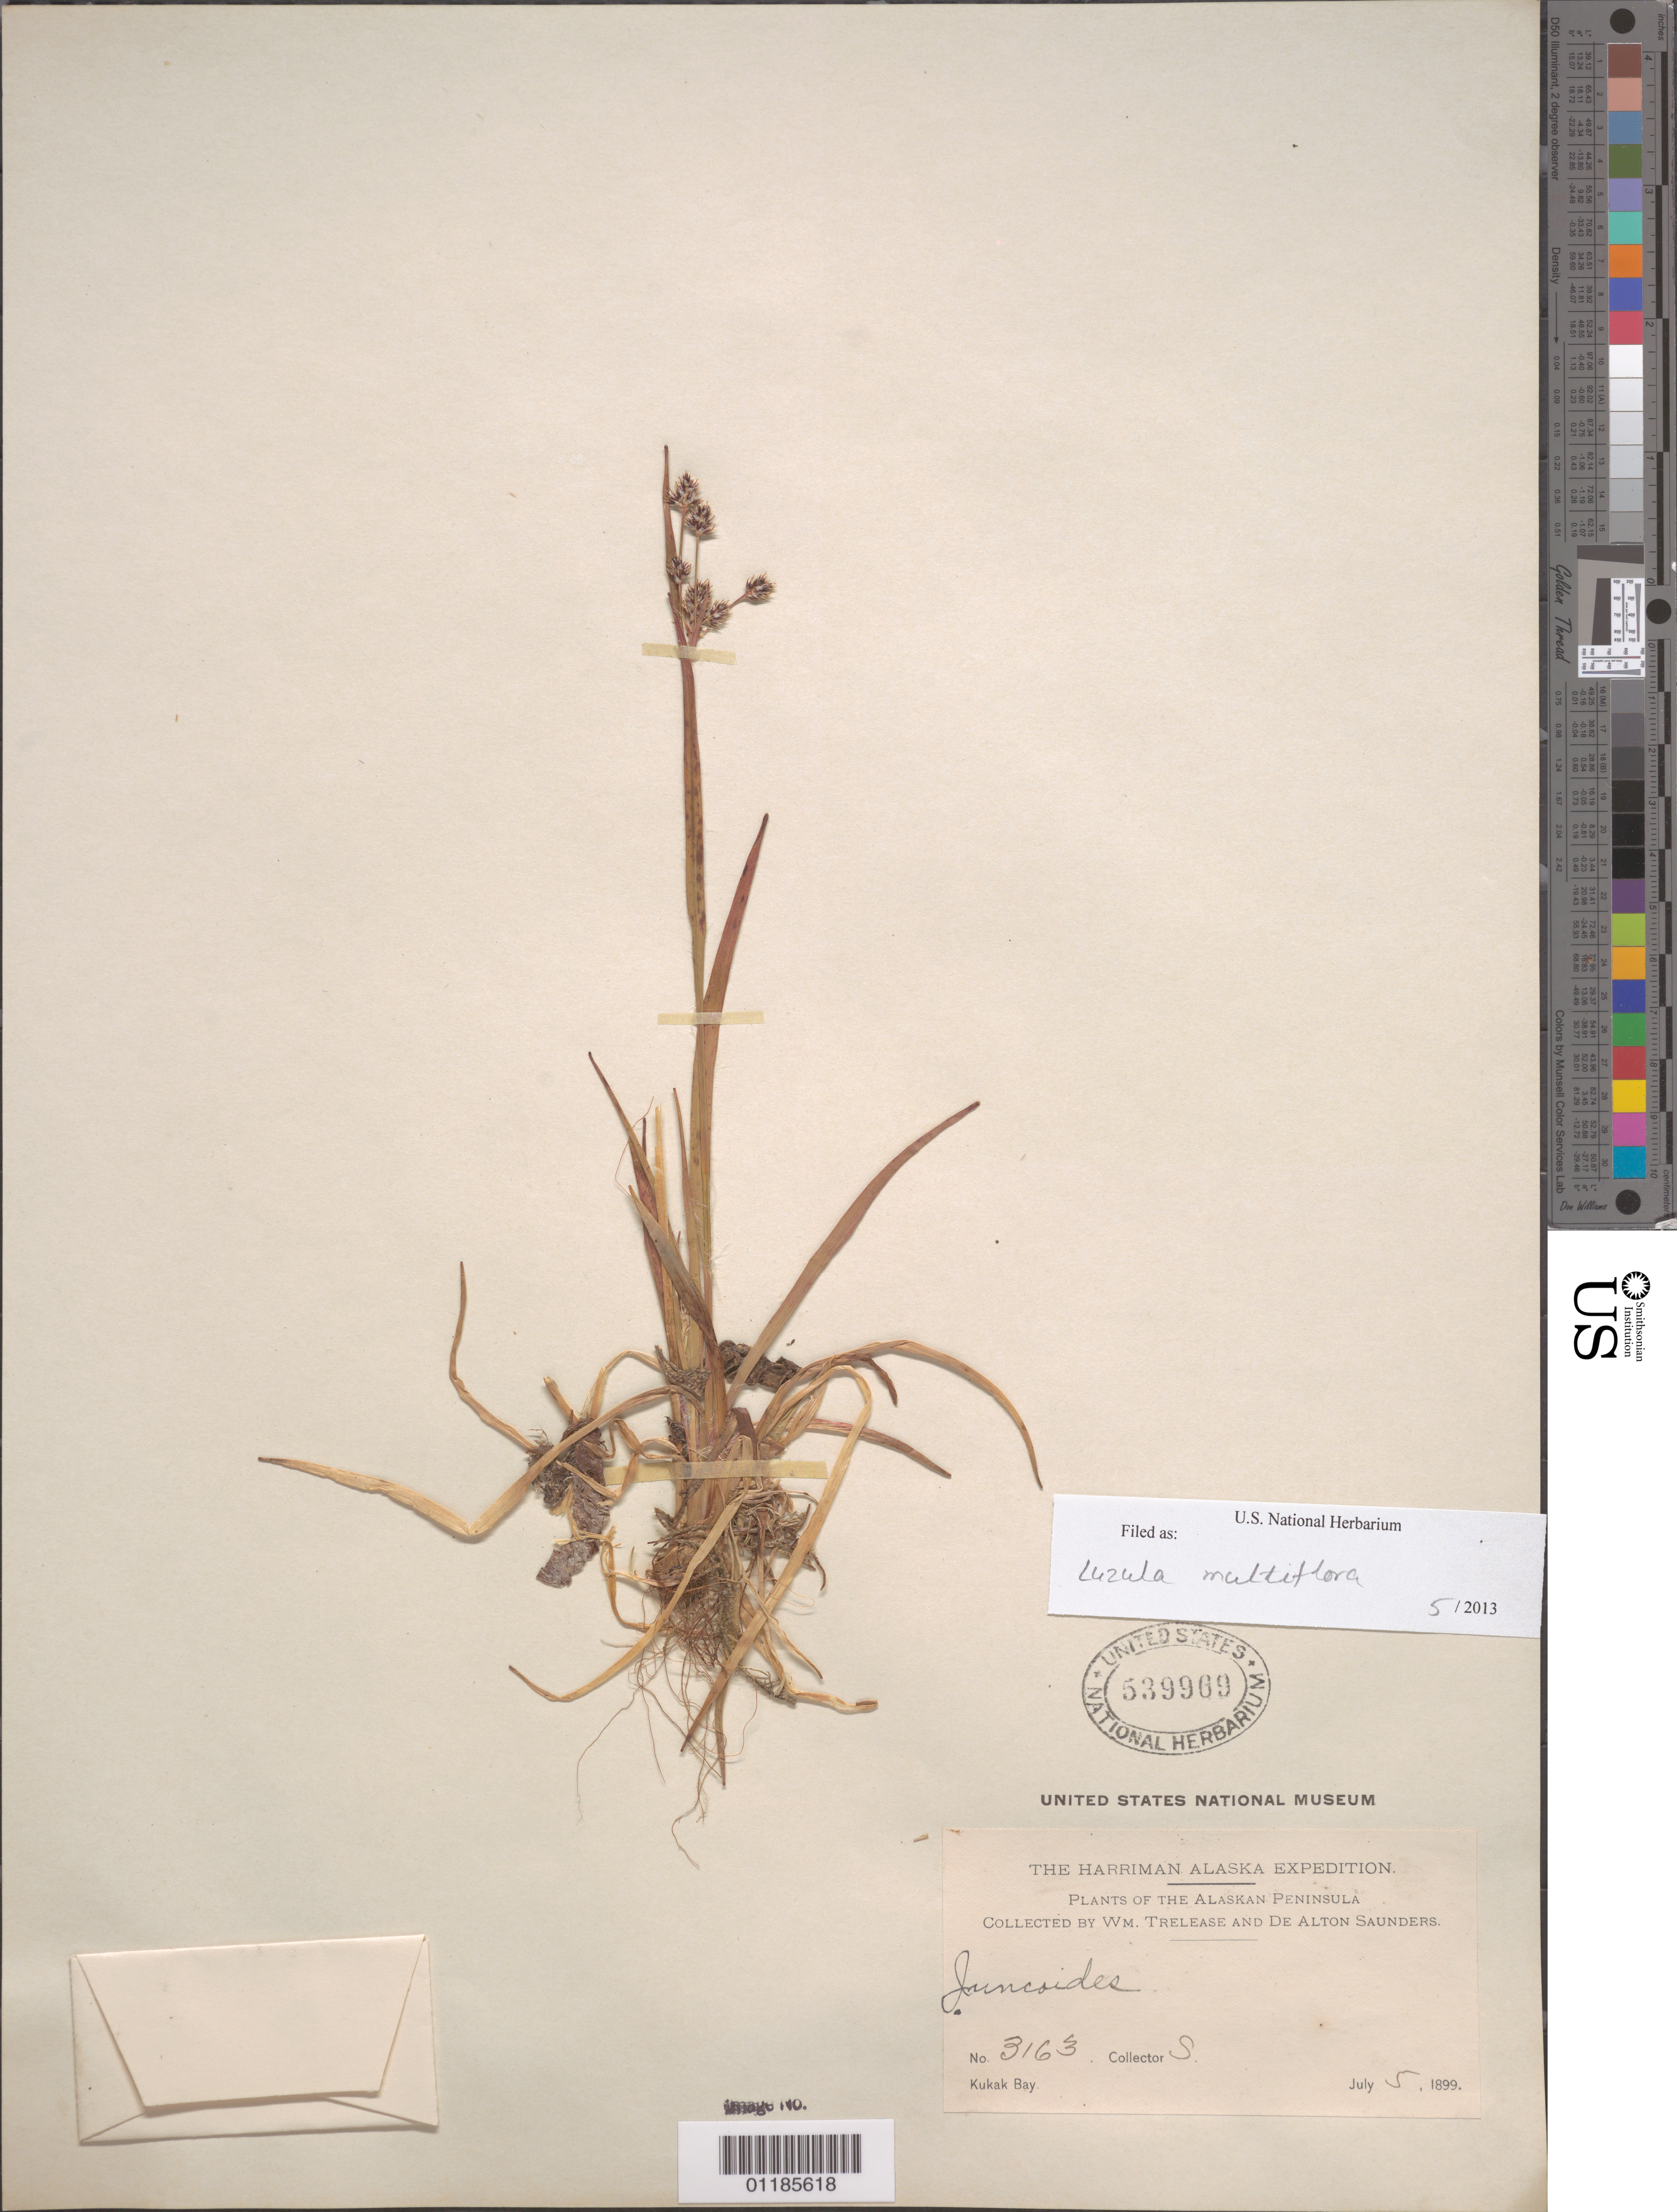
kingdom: Plantae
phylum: Tracheophyta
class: Liliopsida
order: Poales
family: Juncaceae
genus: Luzula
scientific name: Luzula multiflora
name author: (Ehrh.) Lej.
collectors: W. Trelease & D. A. Saunders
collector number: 3163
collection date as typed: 05 Jul 1899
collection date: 1899-07-05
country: United States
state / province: Alaska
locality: Kukak Bay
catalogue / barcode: US 539969